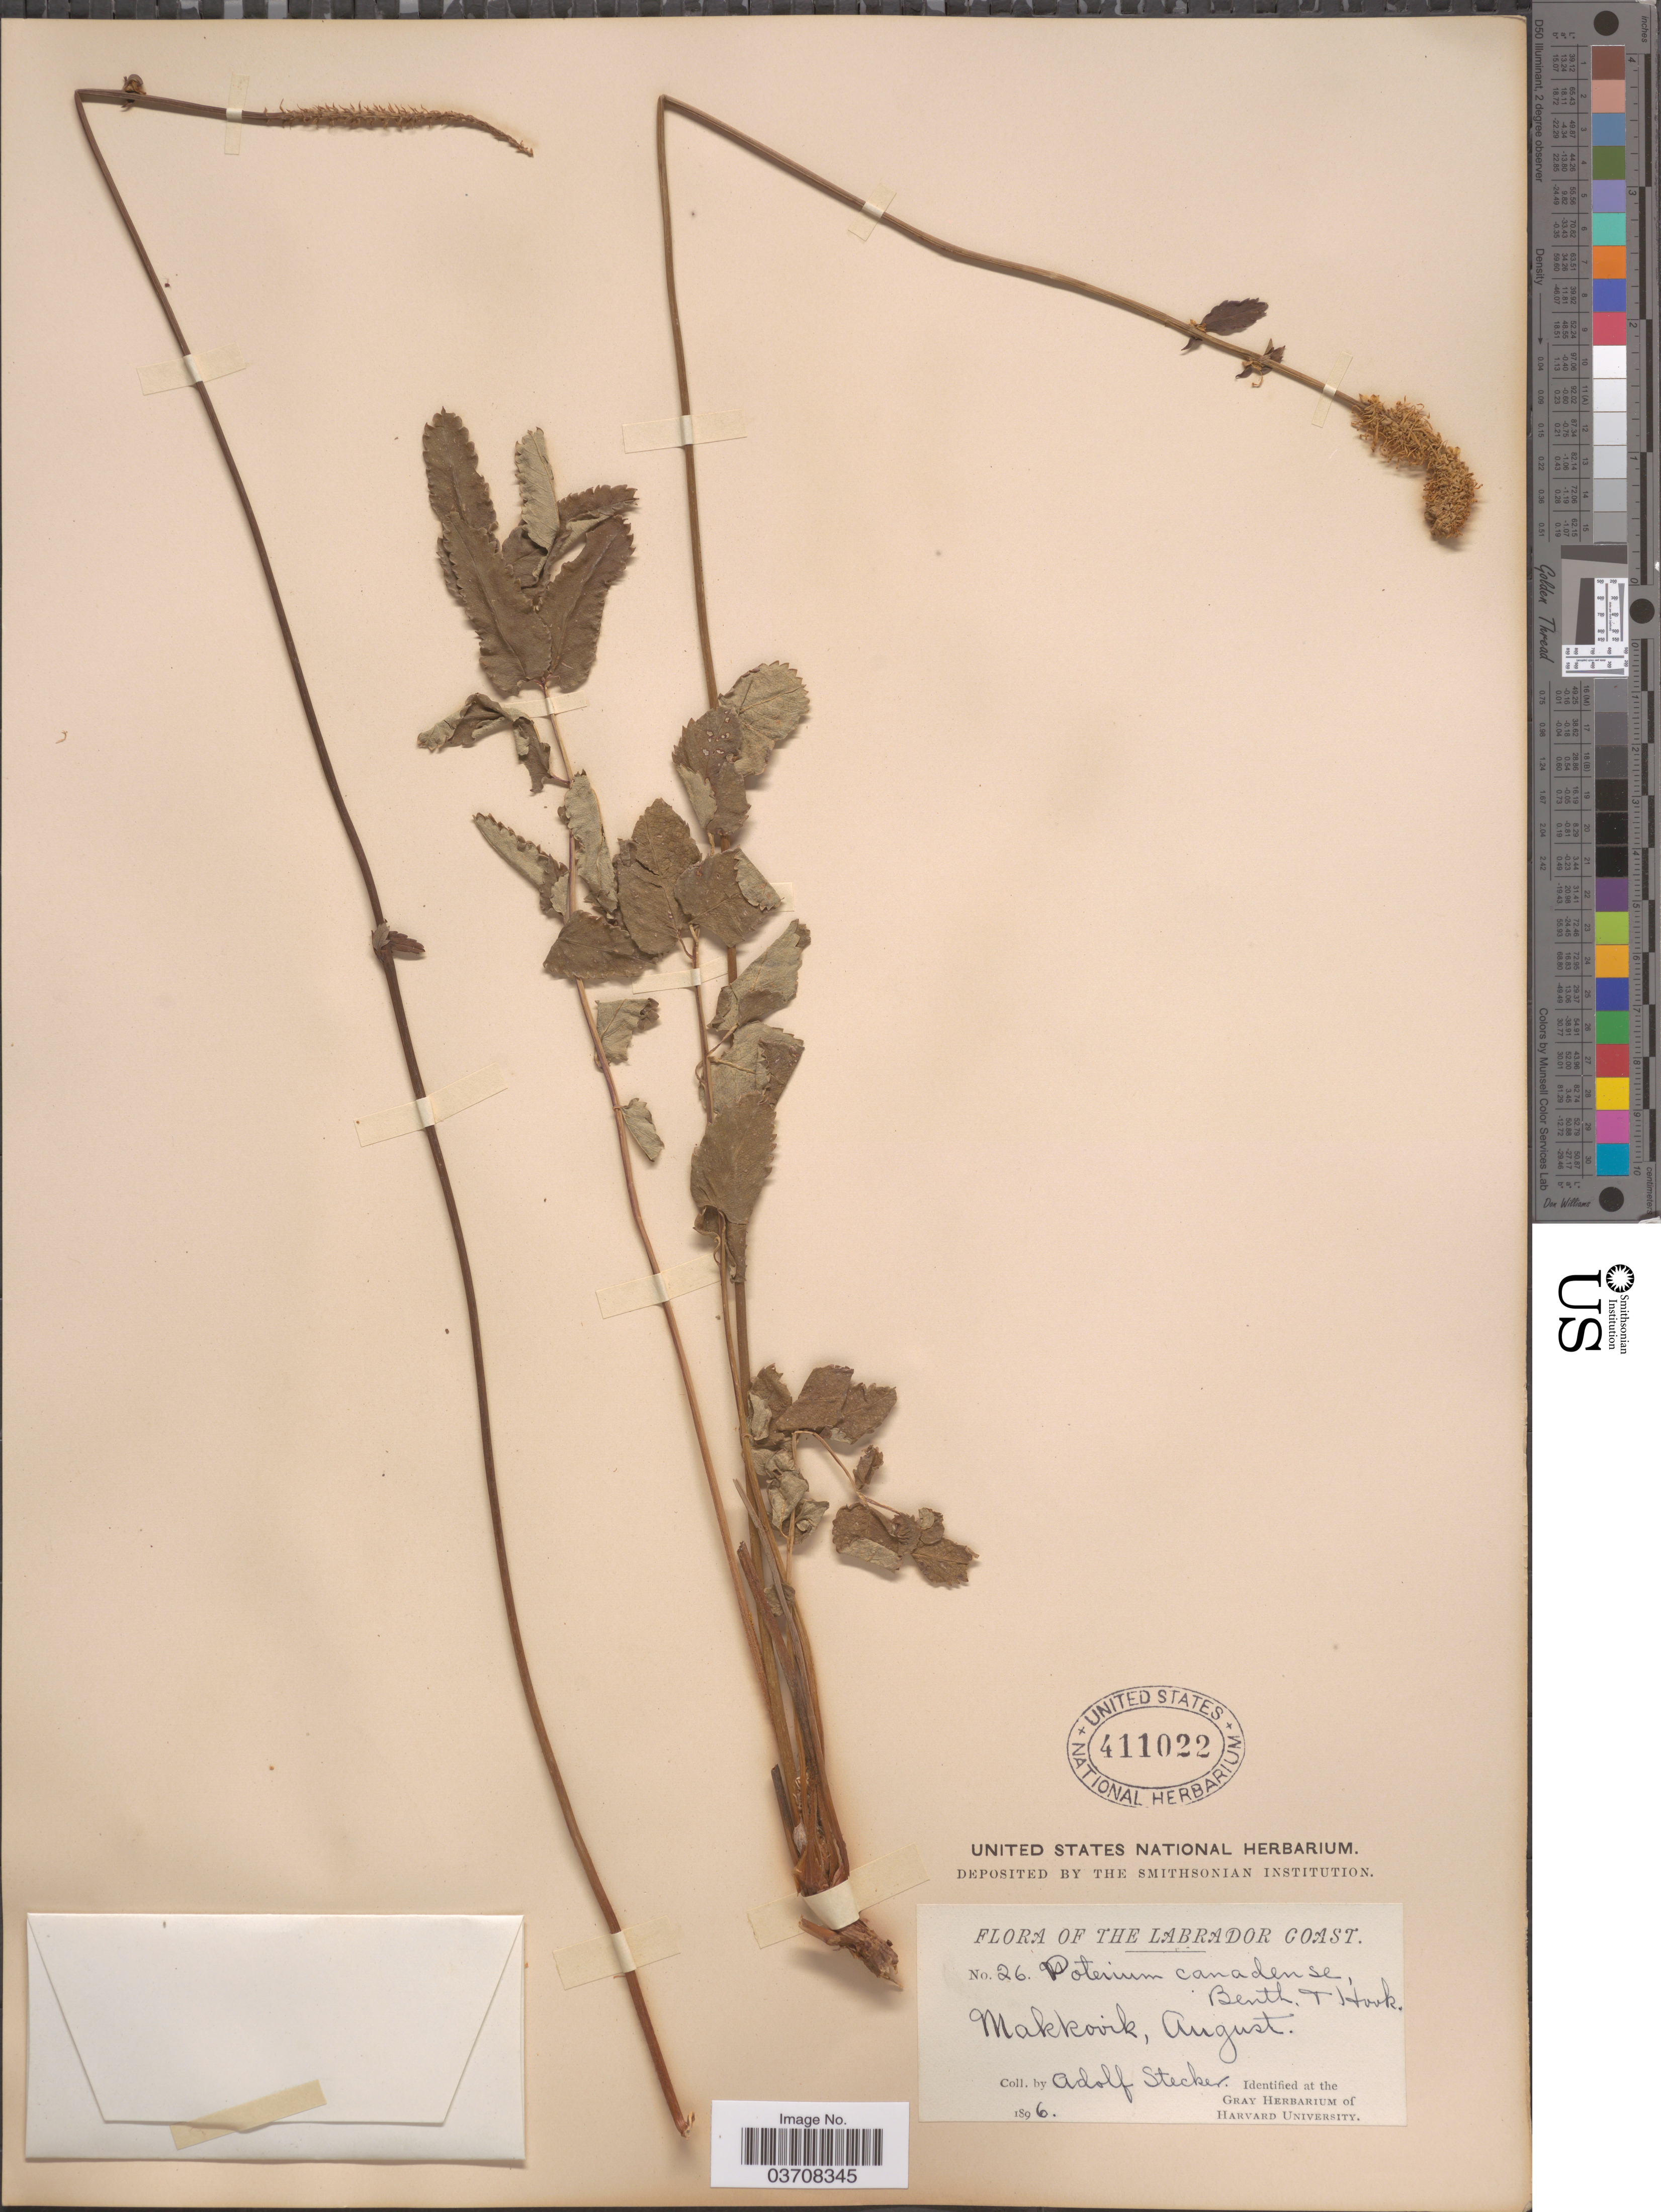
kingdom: Plantae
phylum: Tracheophyta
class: Magnoliopsida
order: Rosales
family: Rosaceae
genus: Sanguisorba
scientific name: Sanguisorba canadensis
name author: L.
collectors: A. Stecker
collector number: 26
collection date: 1896-08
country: Canada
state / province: Newfoundland and Labrador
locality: The Labrador Coast. Makkovik.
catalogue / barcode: US 411022